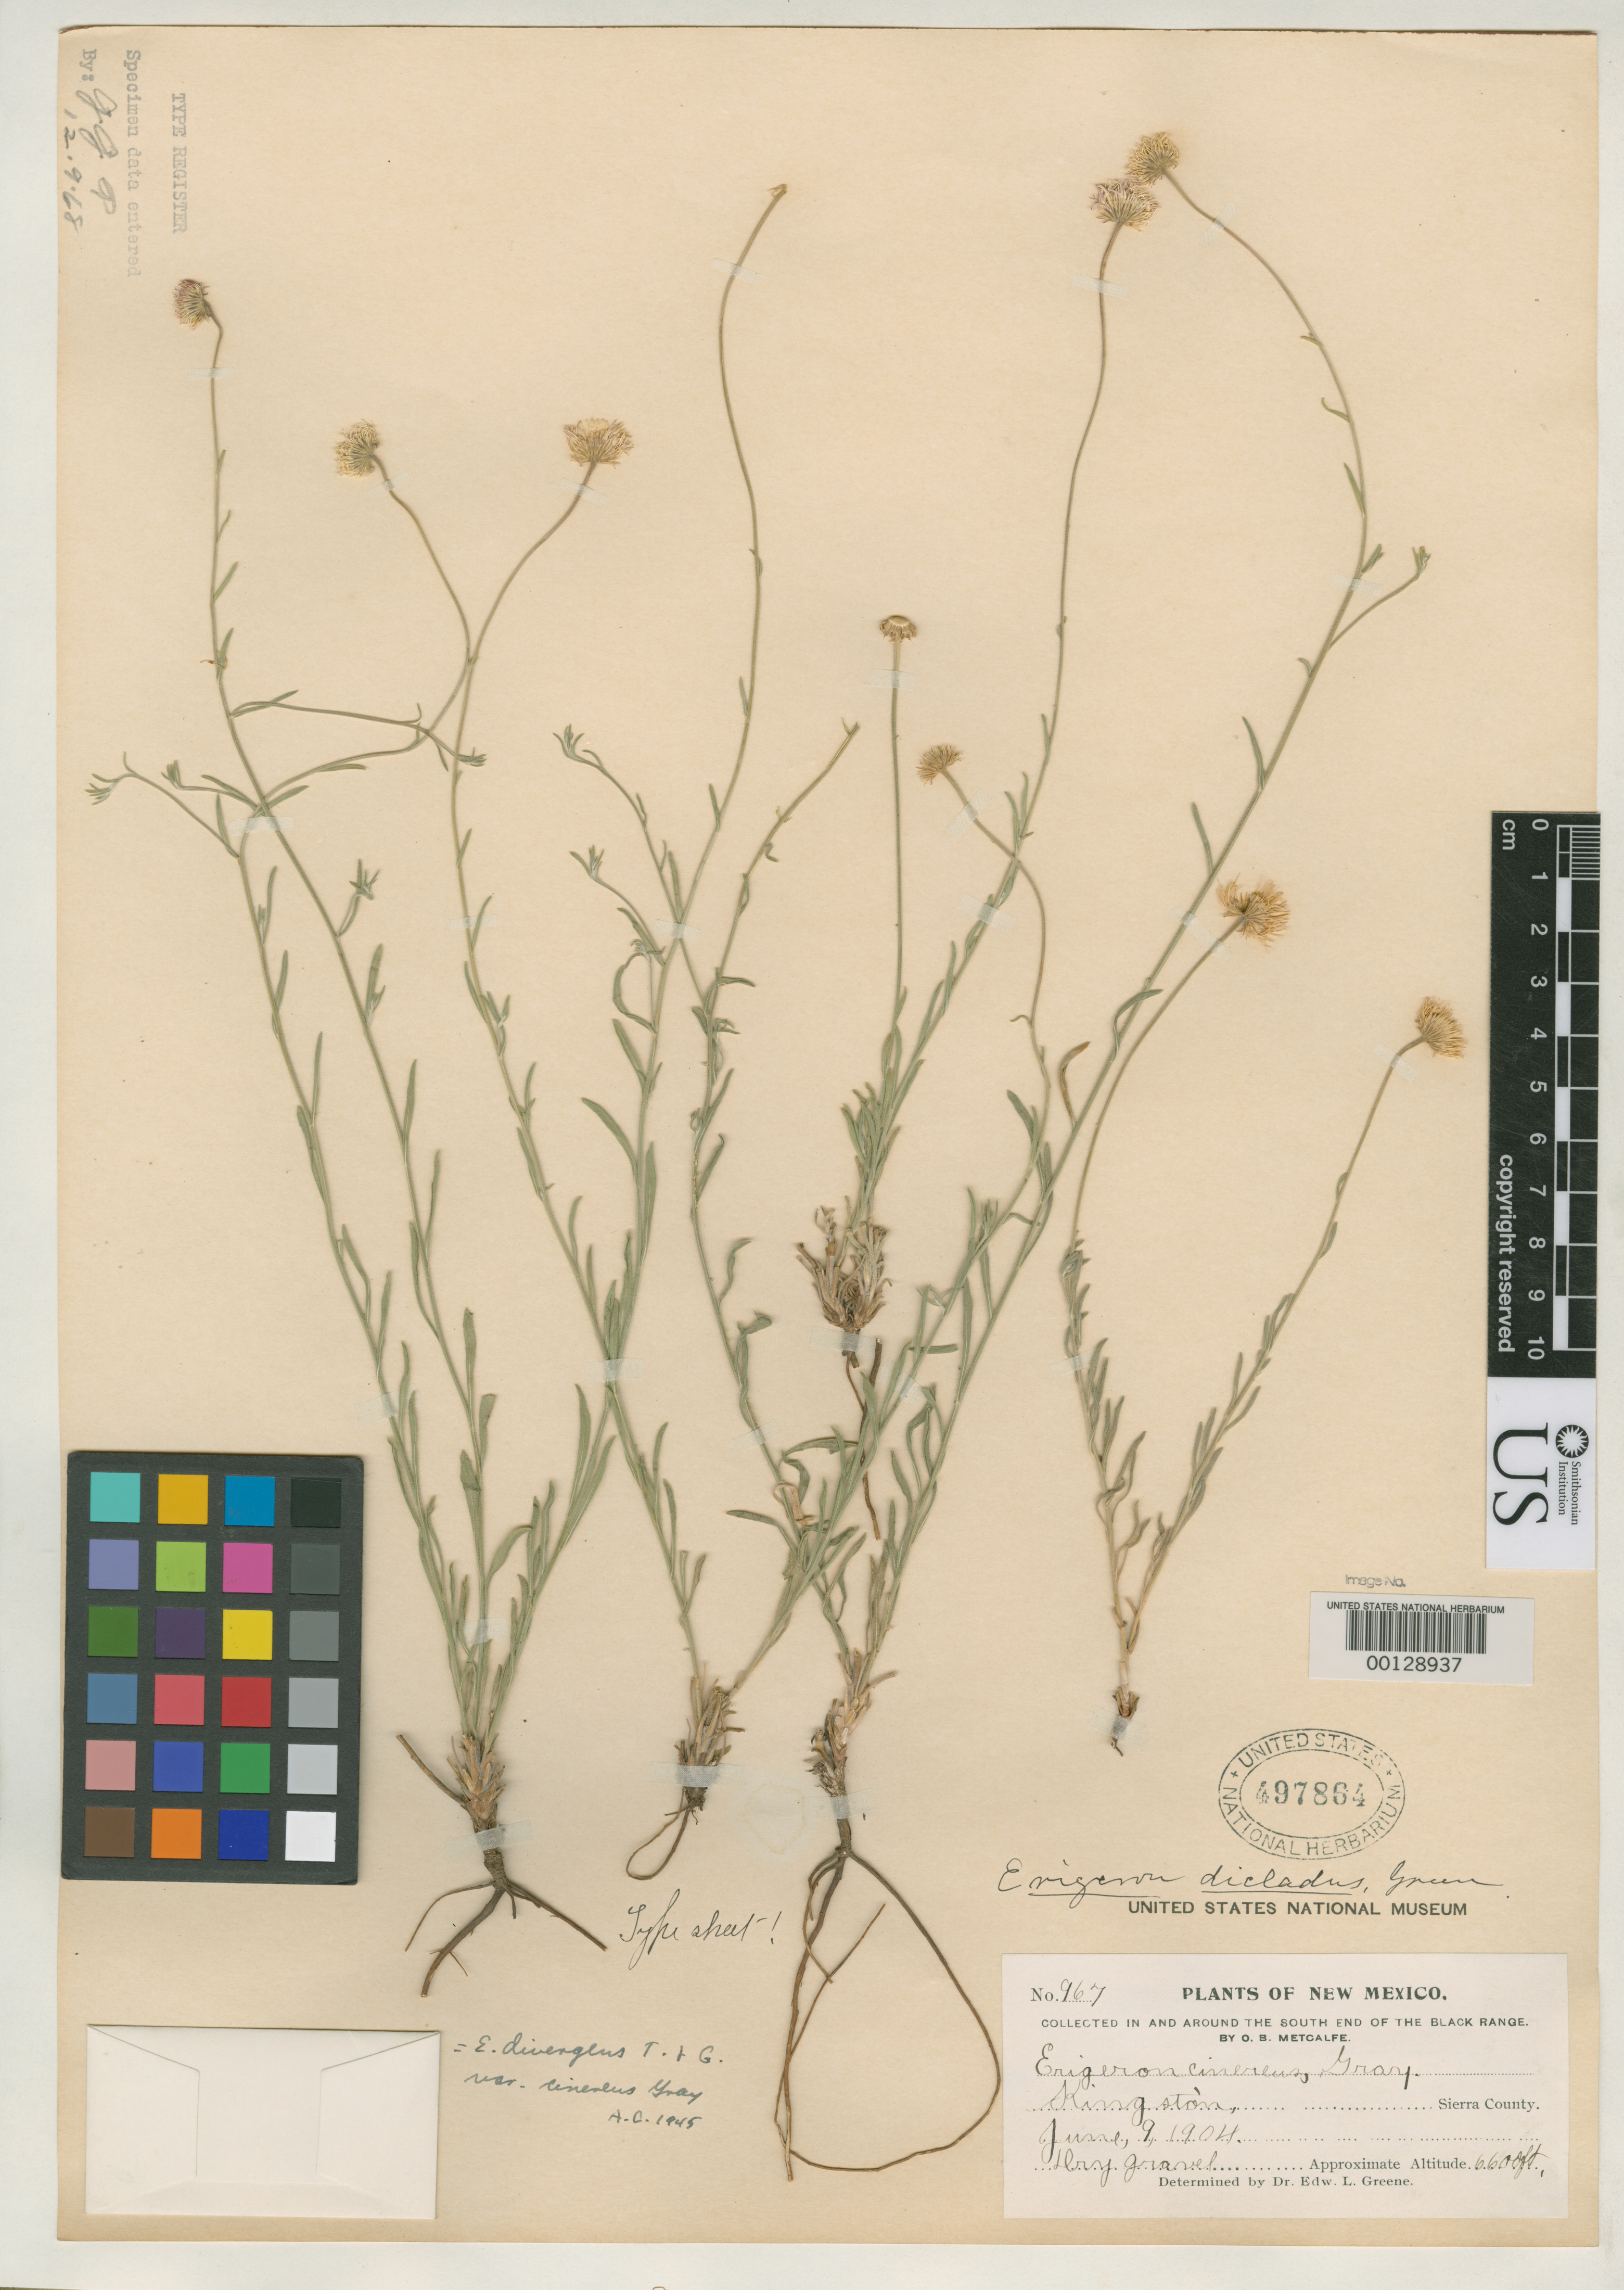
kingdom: Plantae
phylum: Tracheophyta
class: Magnoliopsida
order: Asterales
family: Asteraceae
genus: Erigeron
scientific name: Erigeron dicladus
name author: Greene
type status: Isotype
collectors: O. B. Metcalfe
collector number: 967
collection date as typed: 09 Jun 1904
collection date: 1904-06-09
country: United States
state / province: New Mexico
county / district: Sierra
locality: Near Kingston.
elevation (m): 2012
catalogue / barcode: US 497864